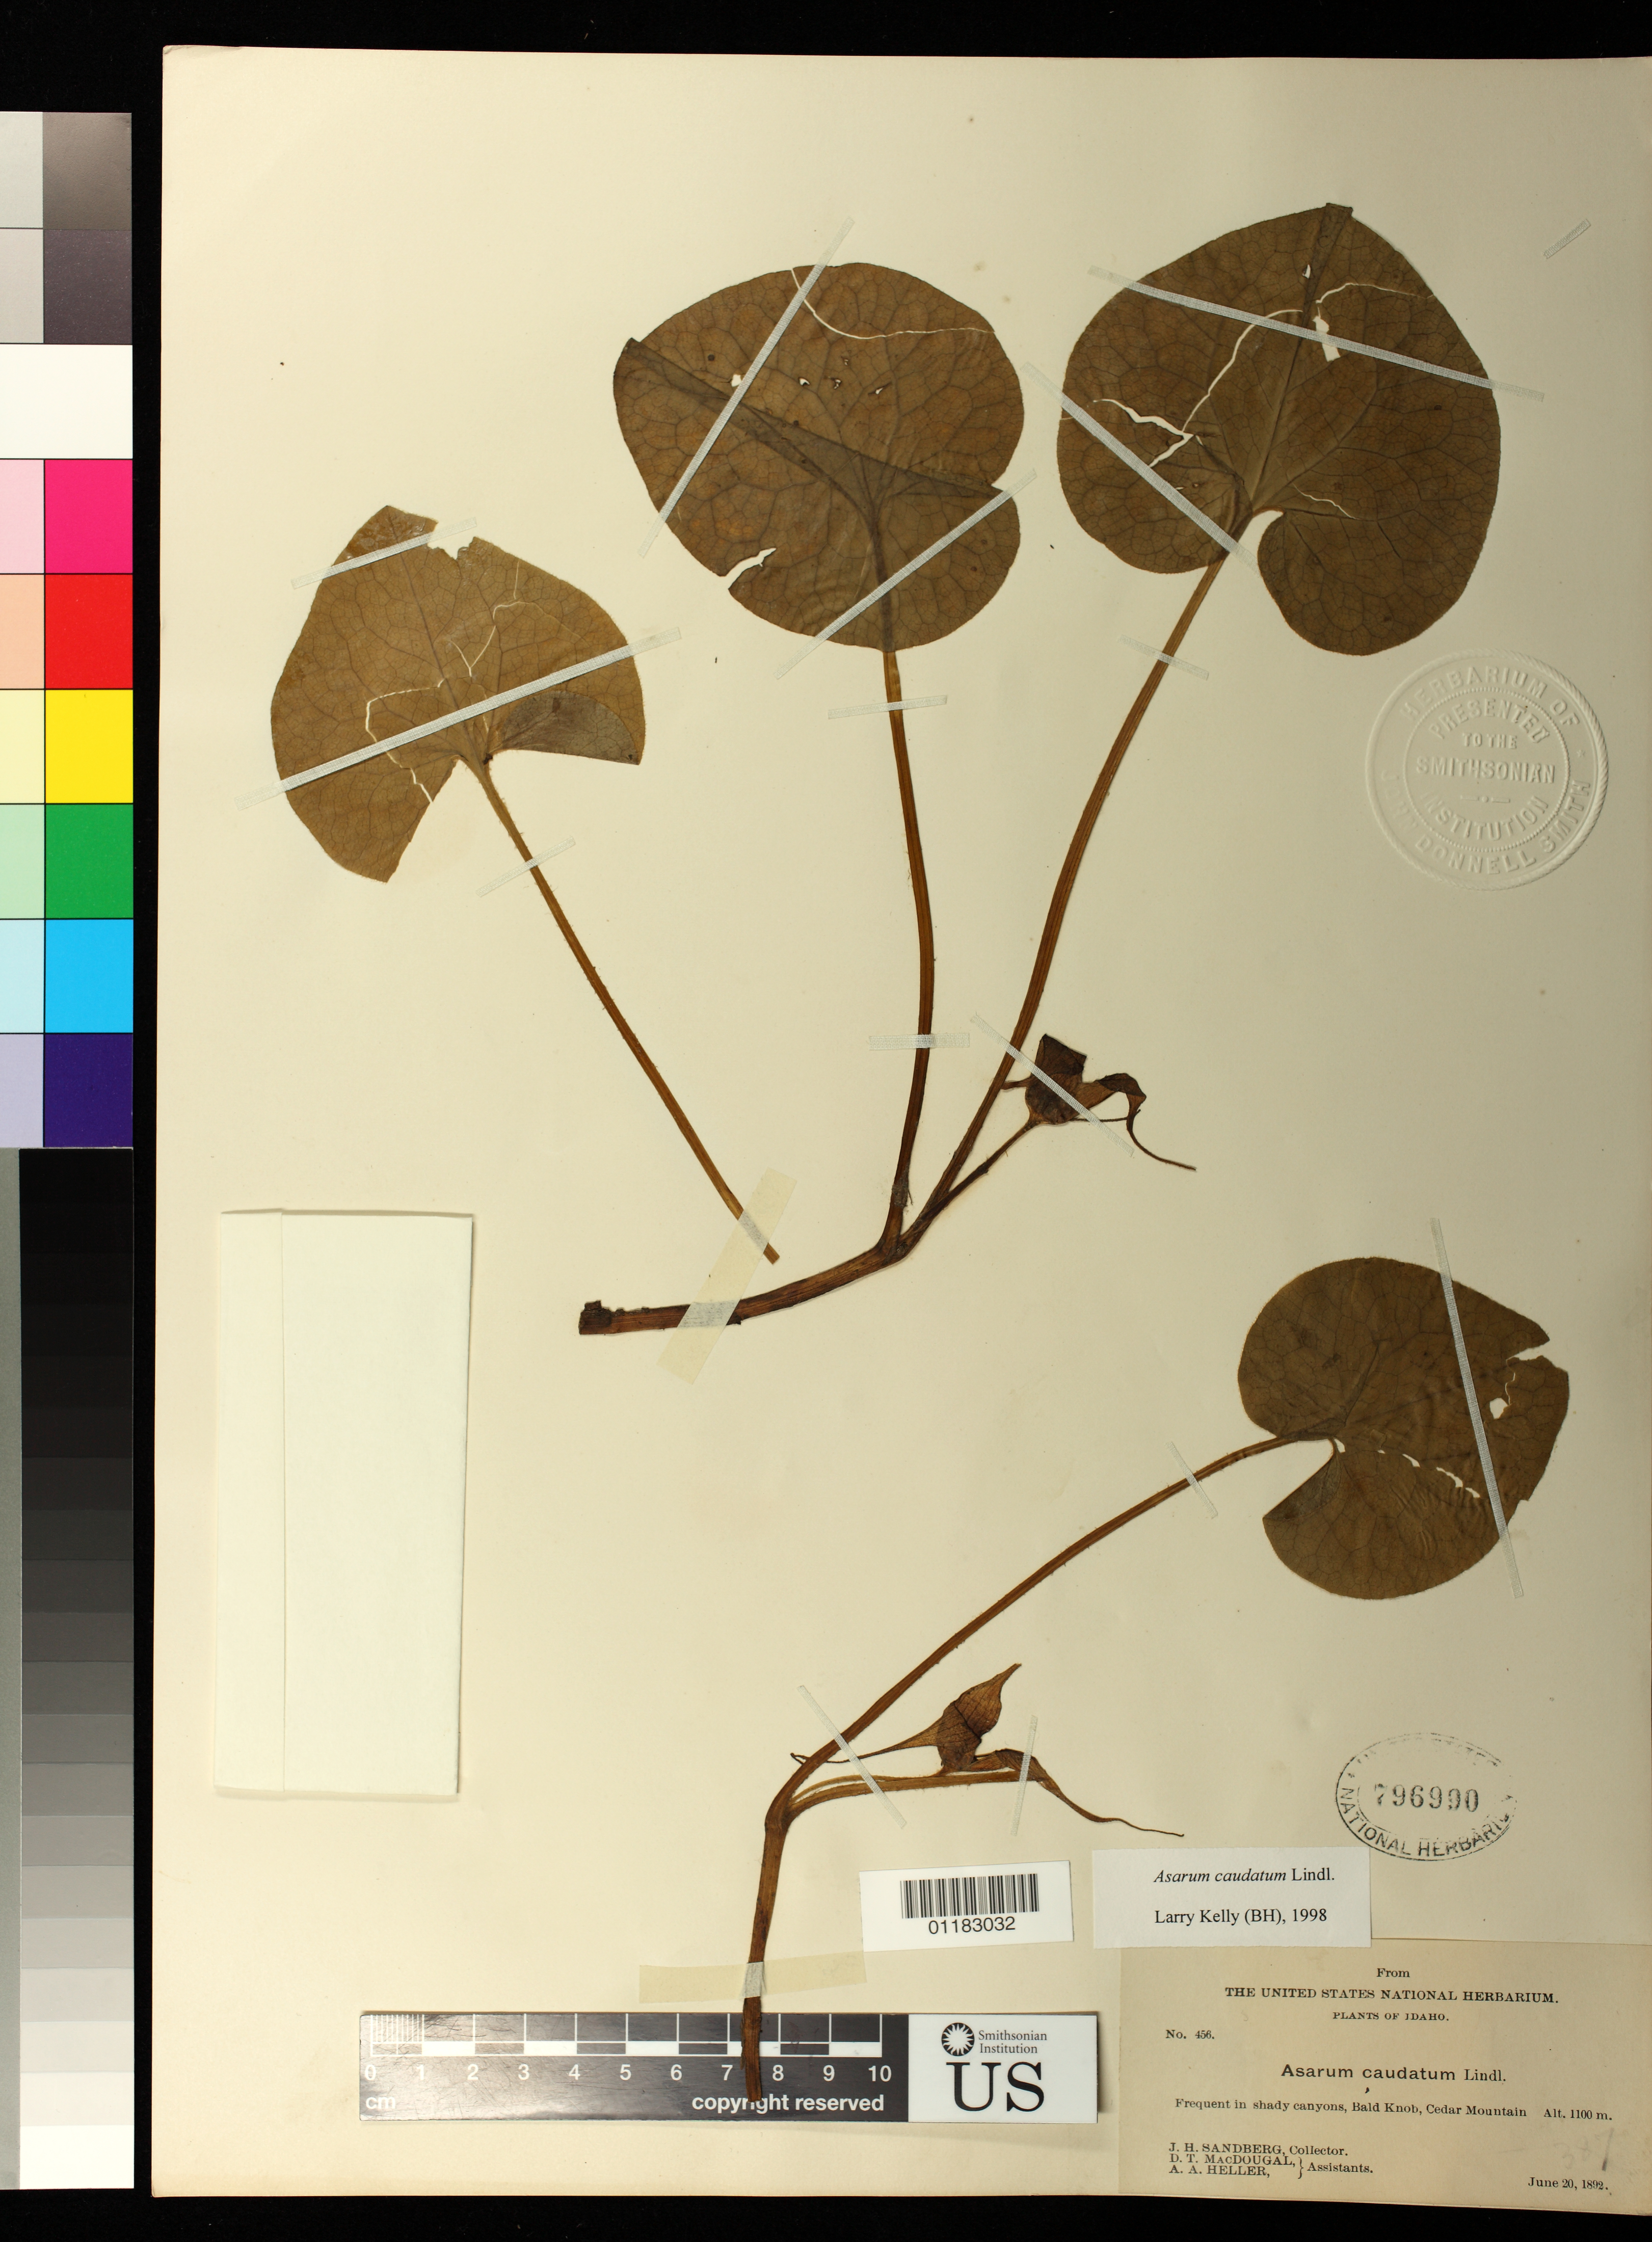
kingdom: Plantae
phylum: Tracheophyta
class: Magnoliopsida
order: Piperales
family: Aristolochiaceae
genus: Asarum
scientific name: Asarum caudatum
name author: Lindl.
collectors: J. H. Sandberg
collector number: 436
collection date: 1892-06-20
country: United States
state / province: Idaho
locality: Frequent in shady canyons, Bald Knob, Cedar Mountain.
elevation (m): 1100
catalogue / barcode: US 796990